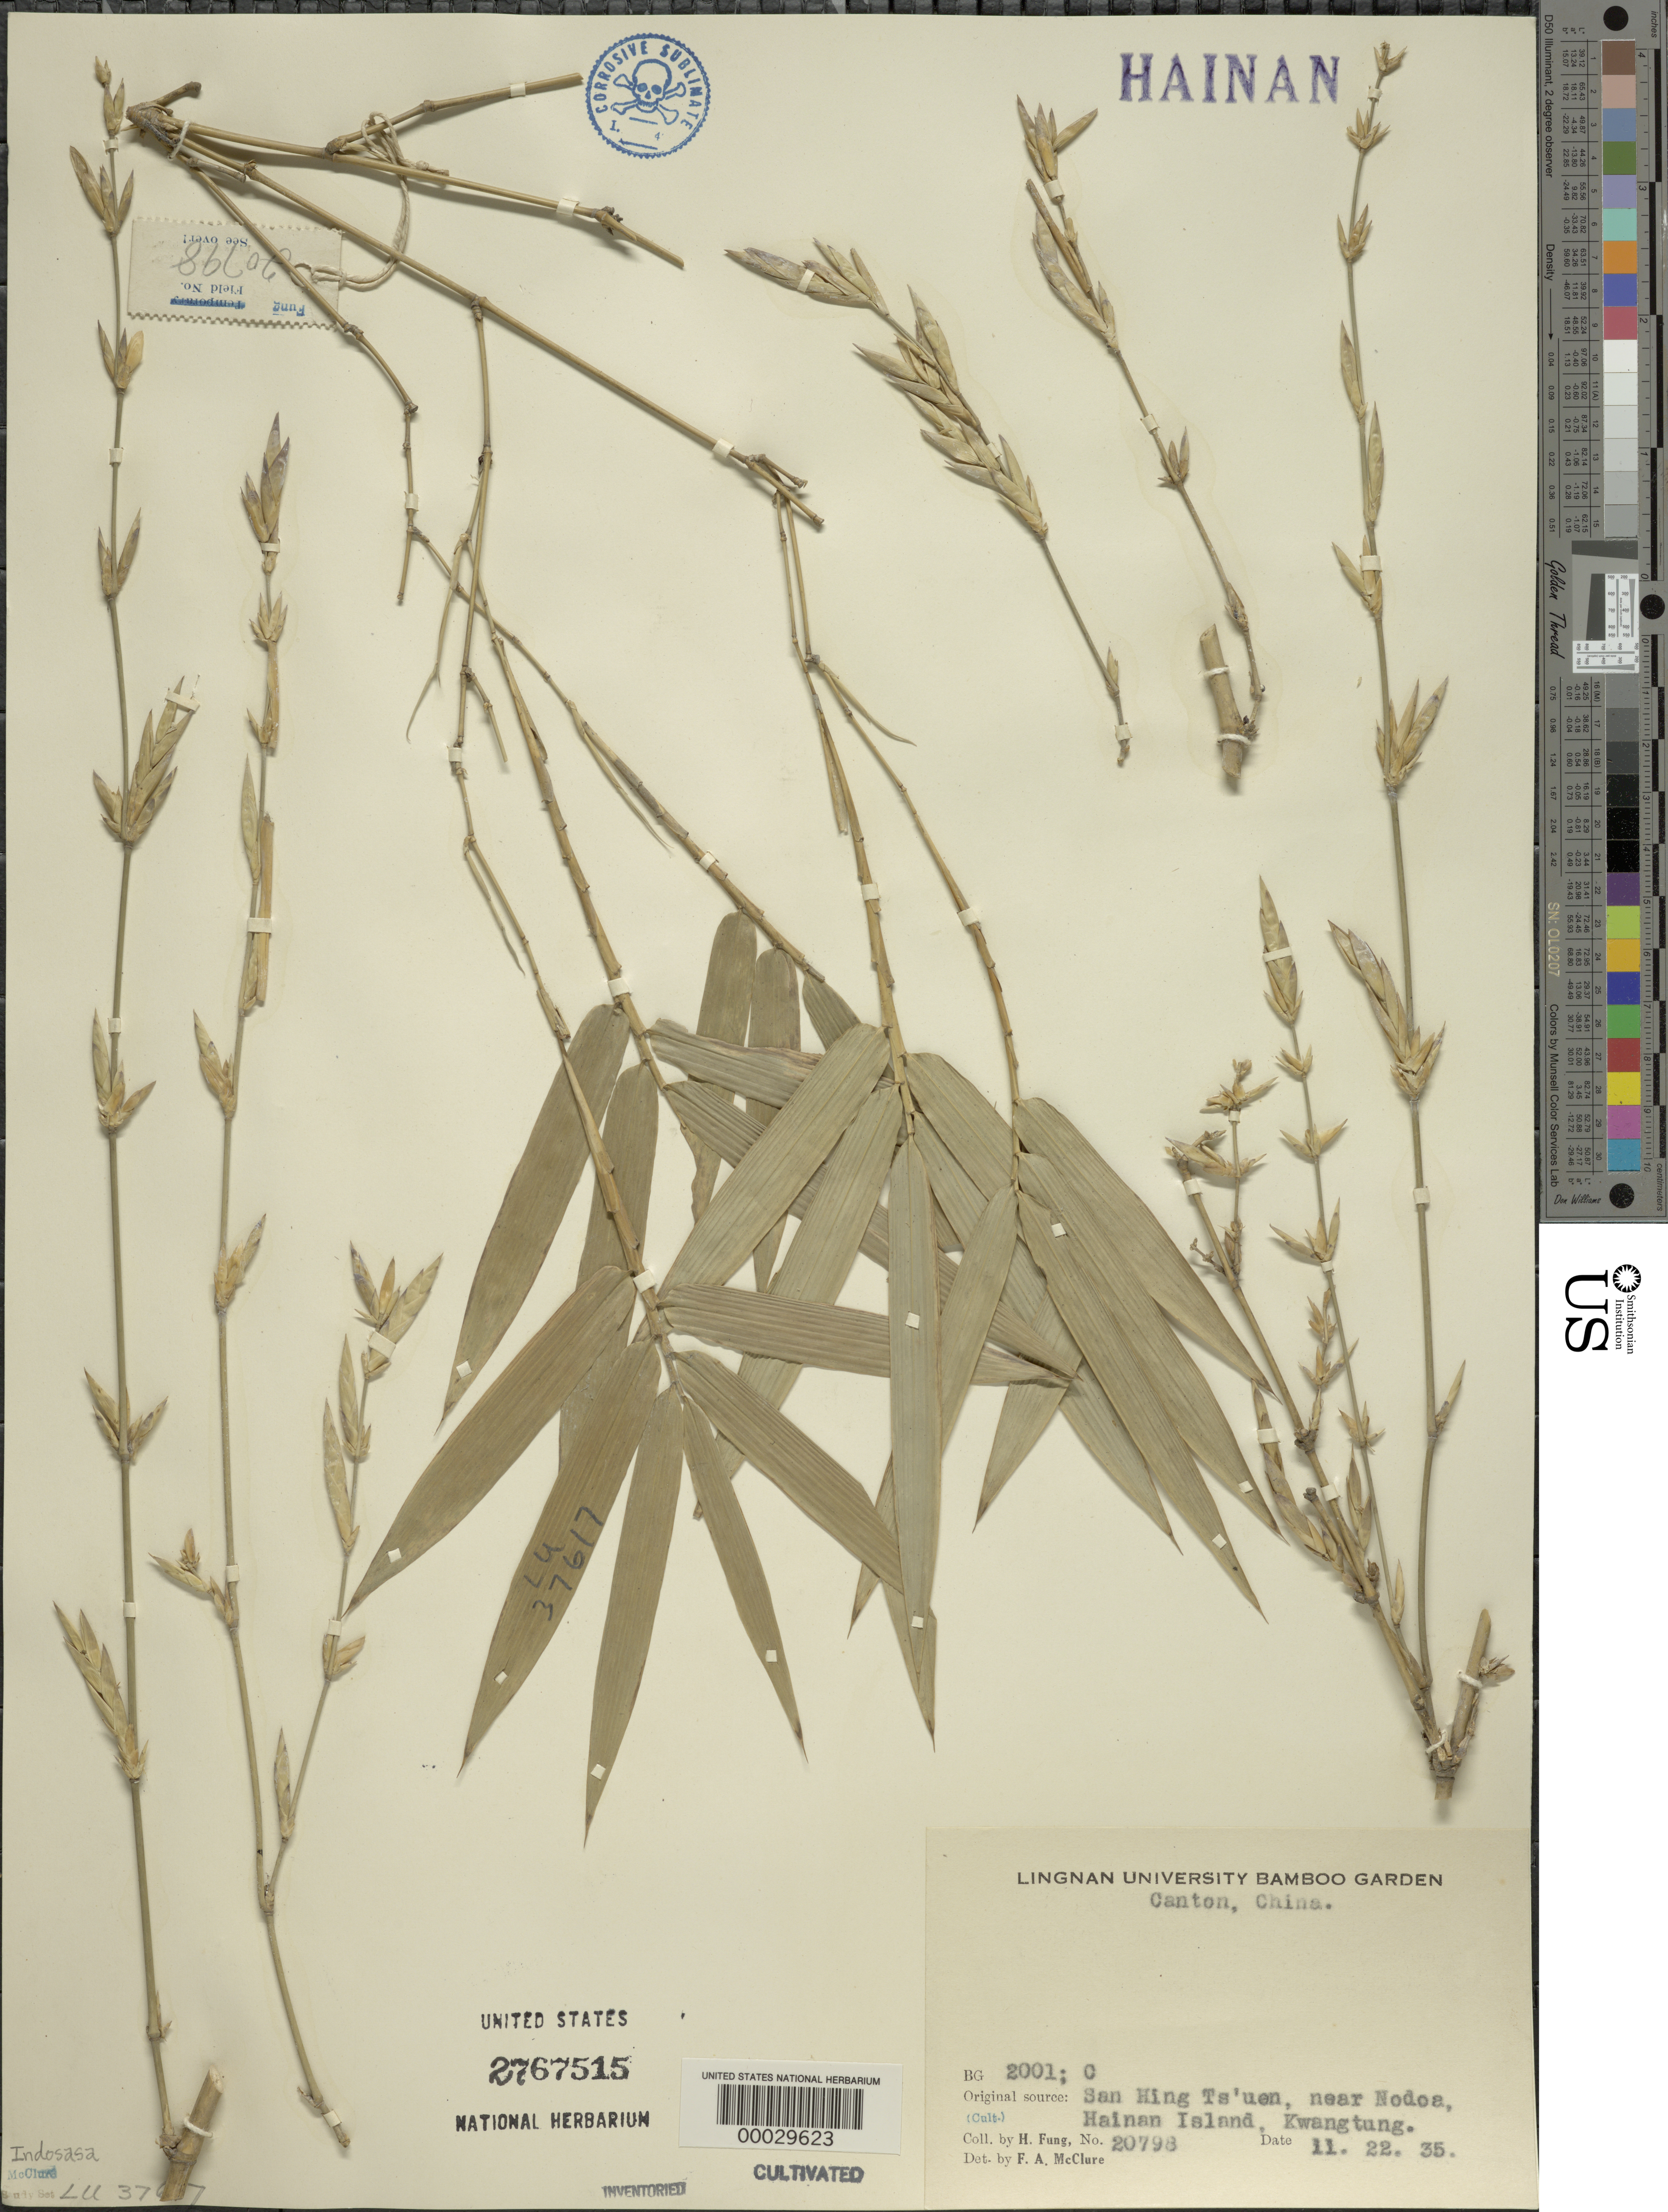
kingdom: Plantae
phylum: Tracheophyta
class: Liliopsida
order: Poales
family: Poaceae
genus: Indosasa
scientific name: Indosasa sp.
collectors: H. L. Fung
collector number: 20798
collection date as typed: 22 Feb 1935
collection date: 1935-02-22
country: China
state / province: Guangdong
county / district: Guangzhou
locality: L.u. bamboo garden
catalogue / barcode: US 2767515